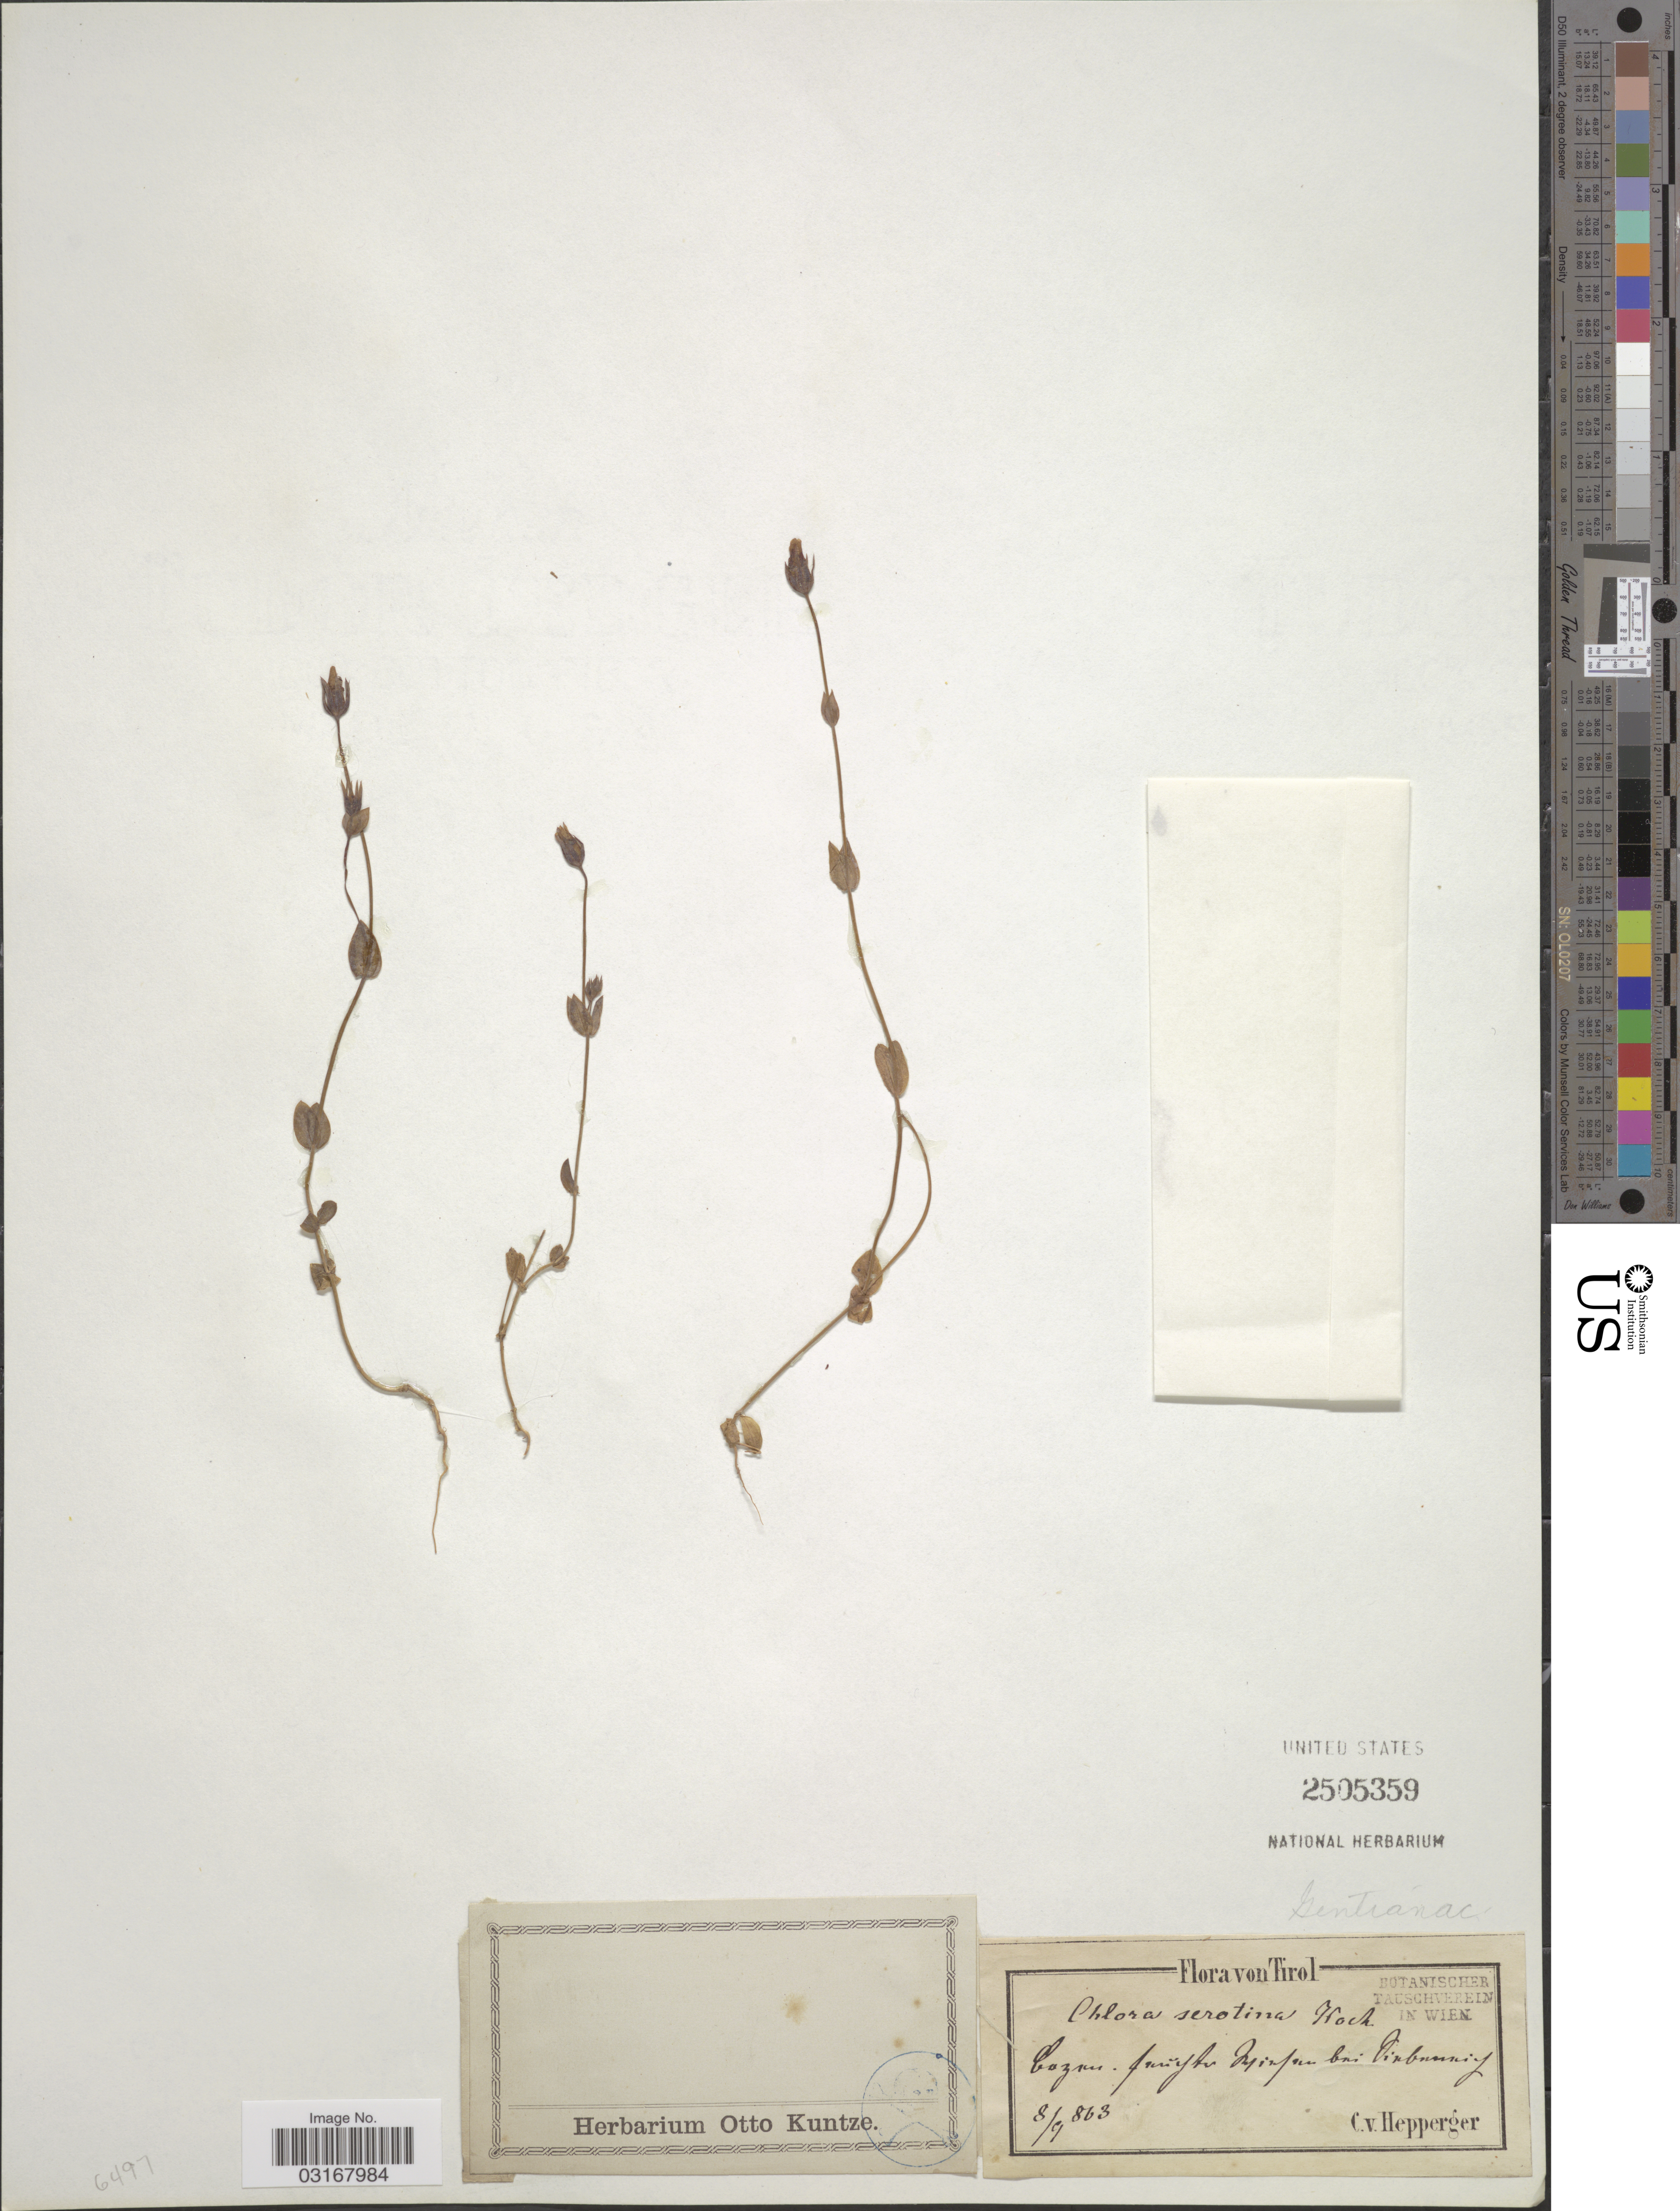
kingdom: Plantae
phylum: Tracheophyta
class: Magnoliopsida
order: Gentianales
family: Gentianaceae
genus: Chlora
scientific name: Chlora serotina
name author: W.D.J. Koch ex Rchb.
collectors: C. Hepperger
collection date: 1863-09-08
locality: Tirol. Caznu[interpreted]. [illegible text] bei [illegible text].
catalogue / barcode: US 2505359